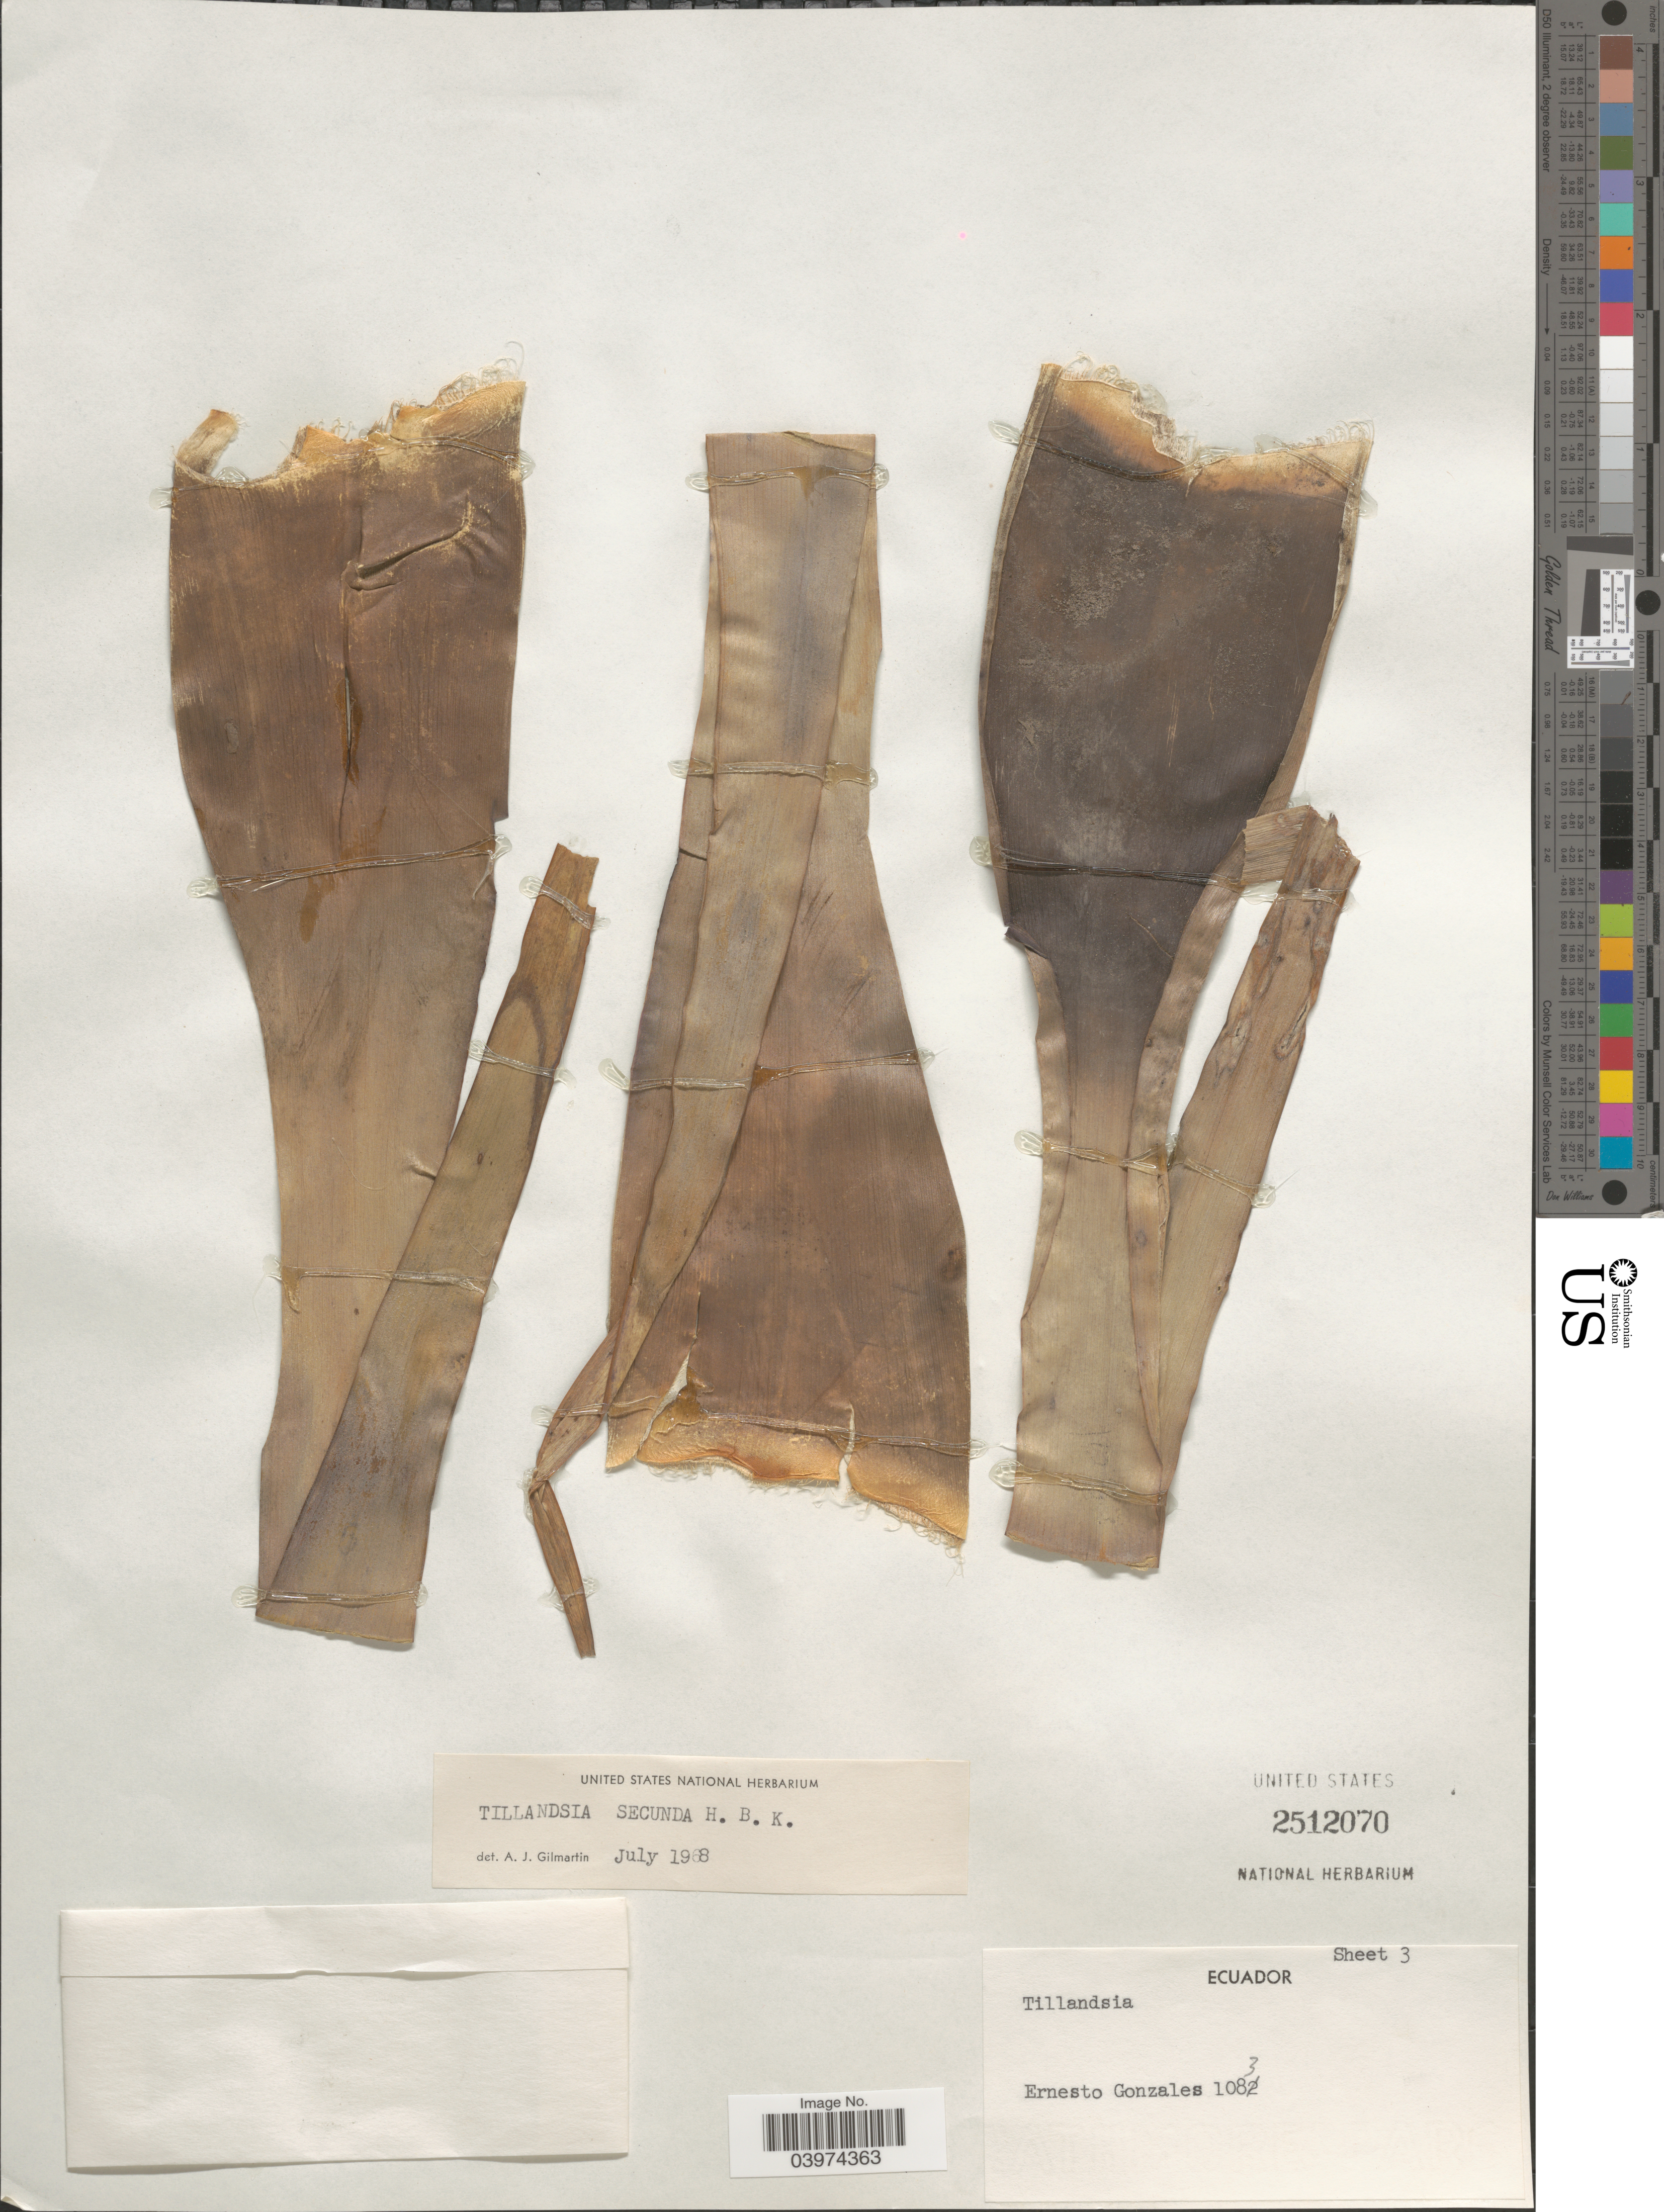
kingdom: Plantae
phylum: Tracheophyta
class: Liliopsida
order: Poales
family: Bromeliaceae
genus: Tillandsia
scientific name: Tillandsia secunda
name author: Kunth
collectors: E. Gonzales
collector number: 1083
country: Ecuador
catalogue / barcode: US 2512070